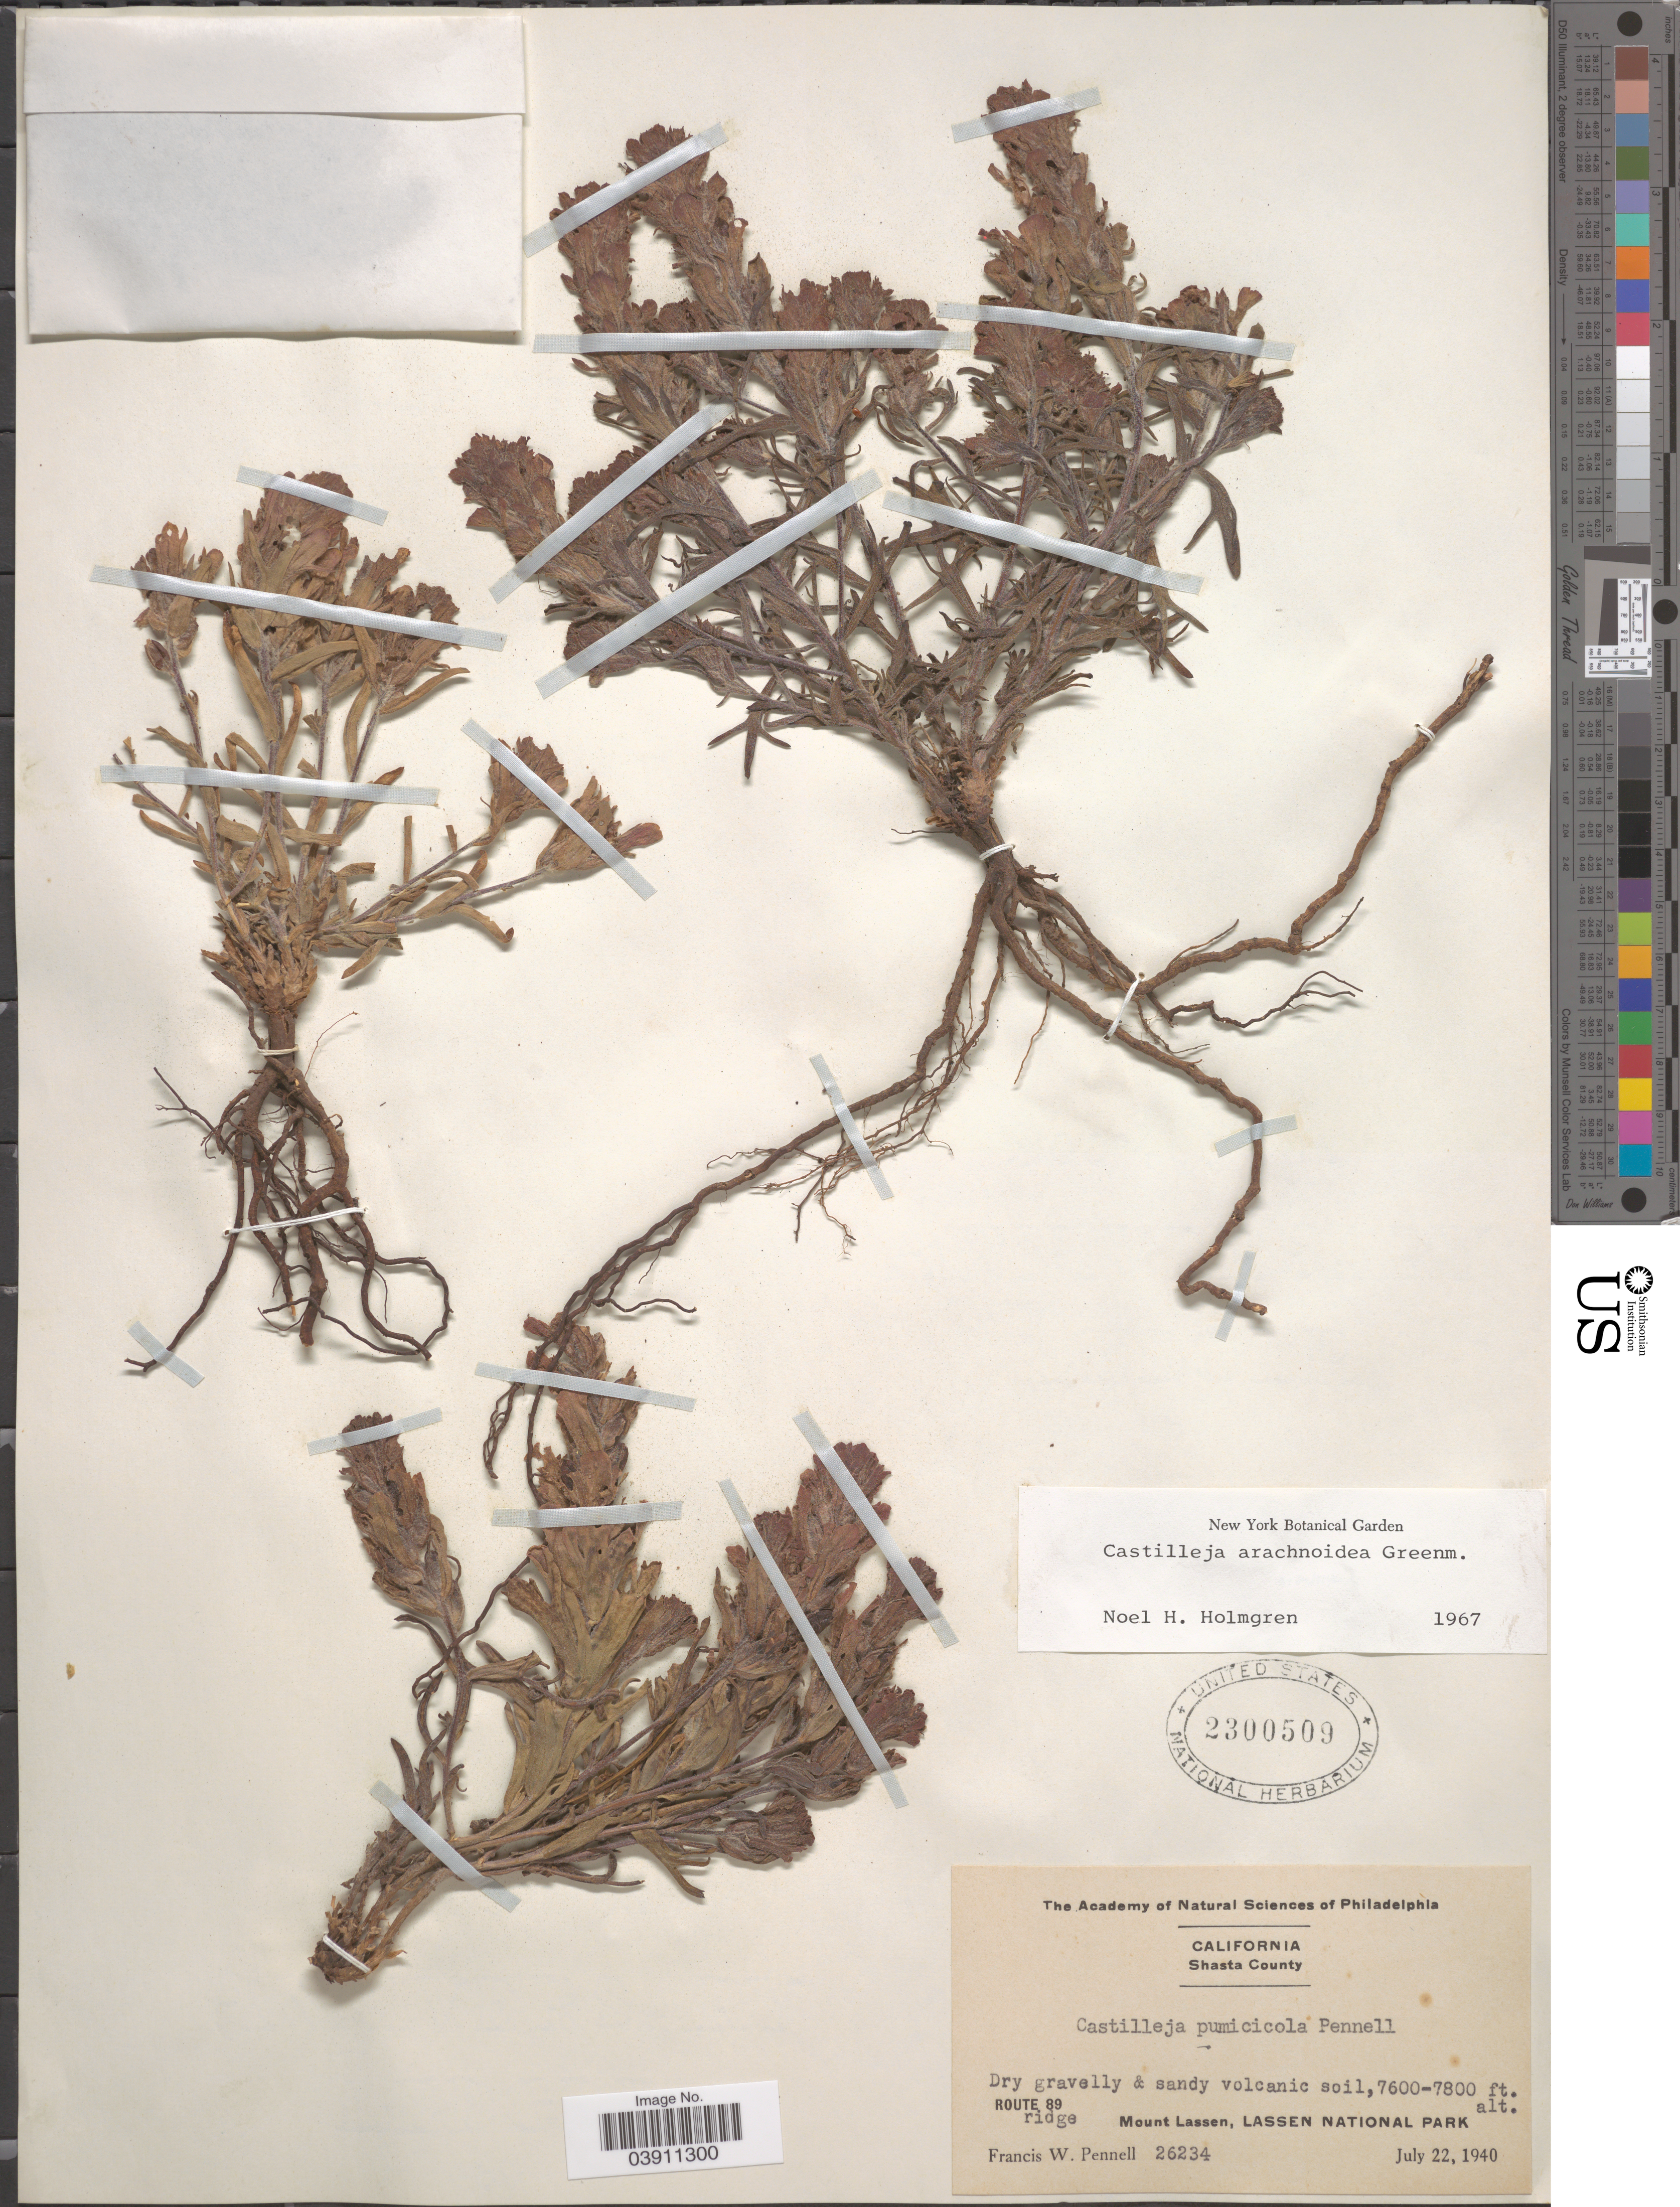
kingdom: Plantae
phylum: Tracheophyta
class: Magnoliopsida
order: Lamiales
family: Orobanchaceae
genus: Castilleja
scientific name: Castilleja arachnoidea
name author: Greenm.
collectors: F. W. Pennell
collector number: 26234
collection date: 1940-07-22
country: United States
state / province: California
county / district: Shasta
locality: Shasta County. Route 89 ridge Mount Lassen, Lassen National Park.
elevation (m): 2316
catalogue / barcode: US 2300509